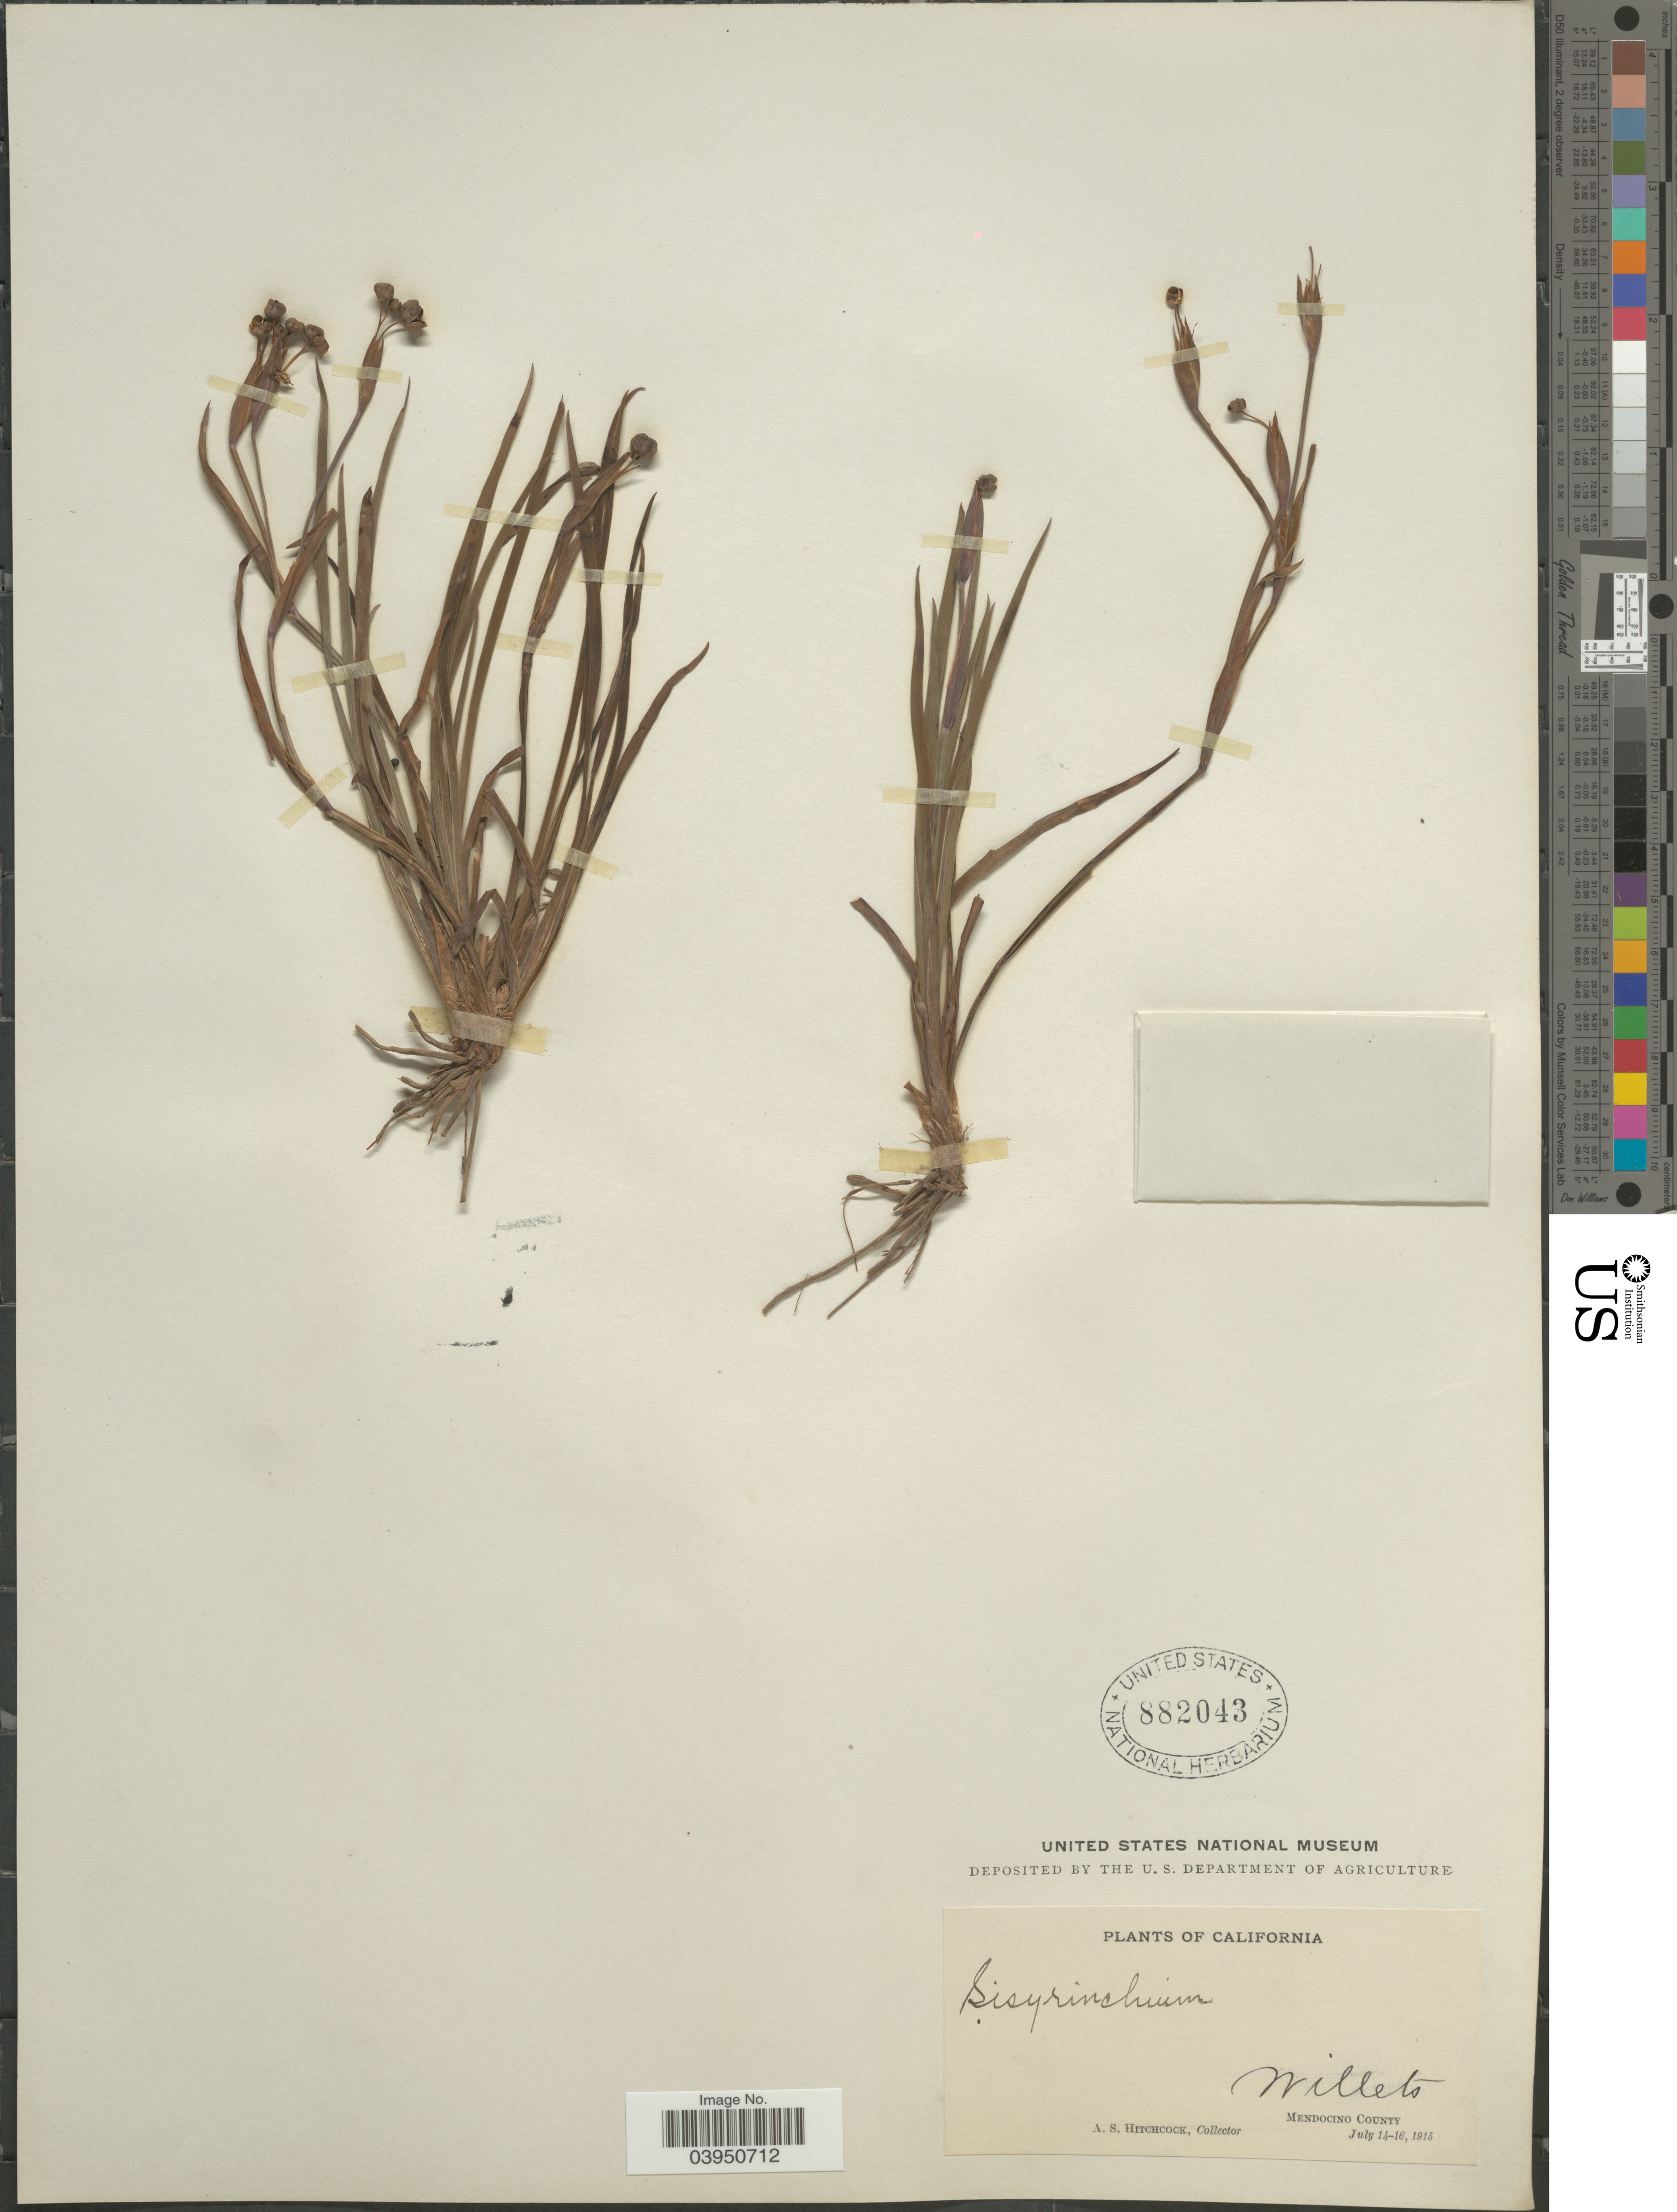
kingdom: Plantae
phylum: Tracheophyta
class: Liliopsida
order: Asparagales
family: Iridaceae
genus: Sisyrinchium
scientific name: Sisyrinchium bellum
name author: S. Watson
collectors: A. S. Hitchcock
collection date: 1915-07-14/1915-07-16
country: United States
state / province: California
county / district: Mendocino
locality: Willets. Mendocino County.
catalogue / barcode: US 882043